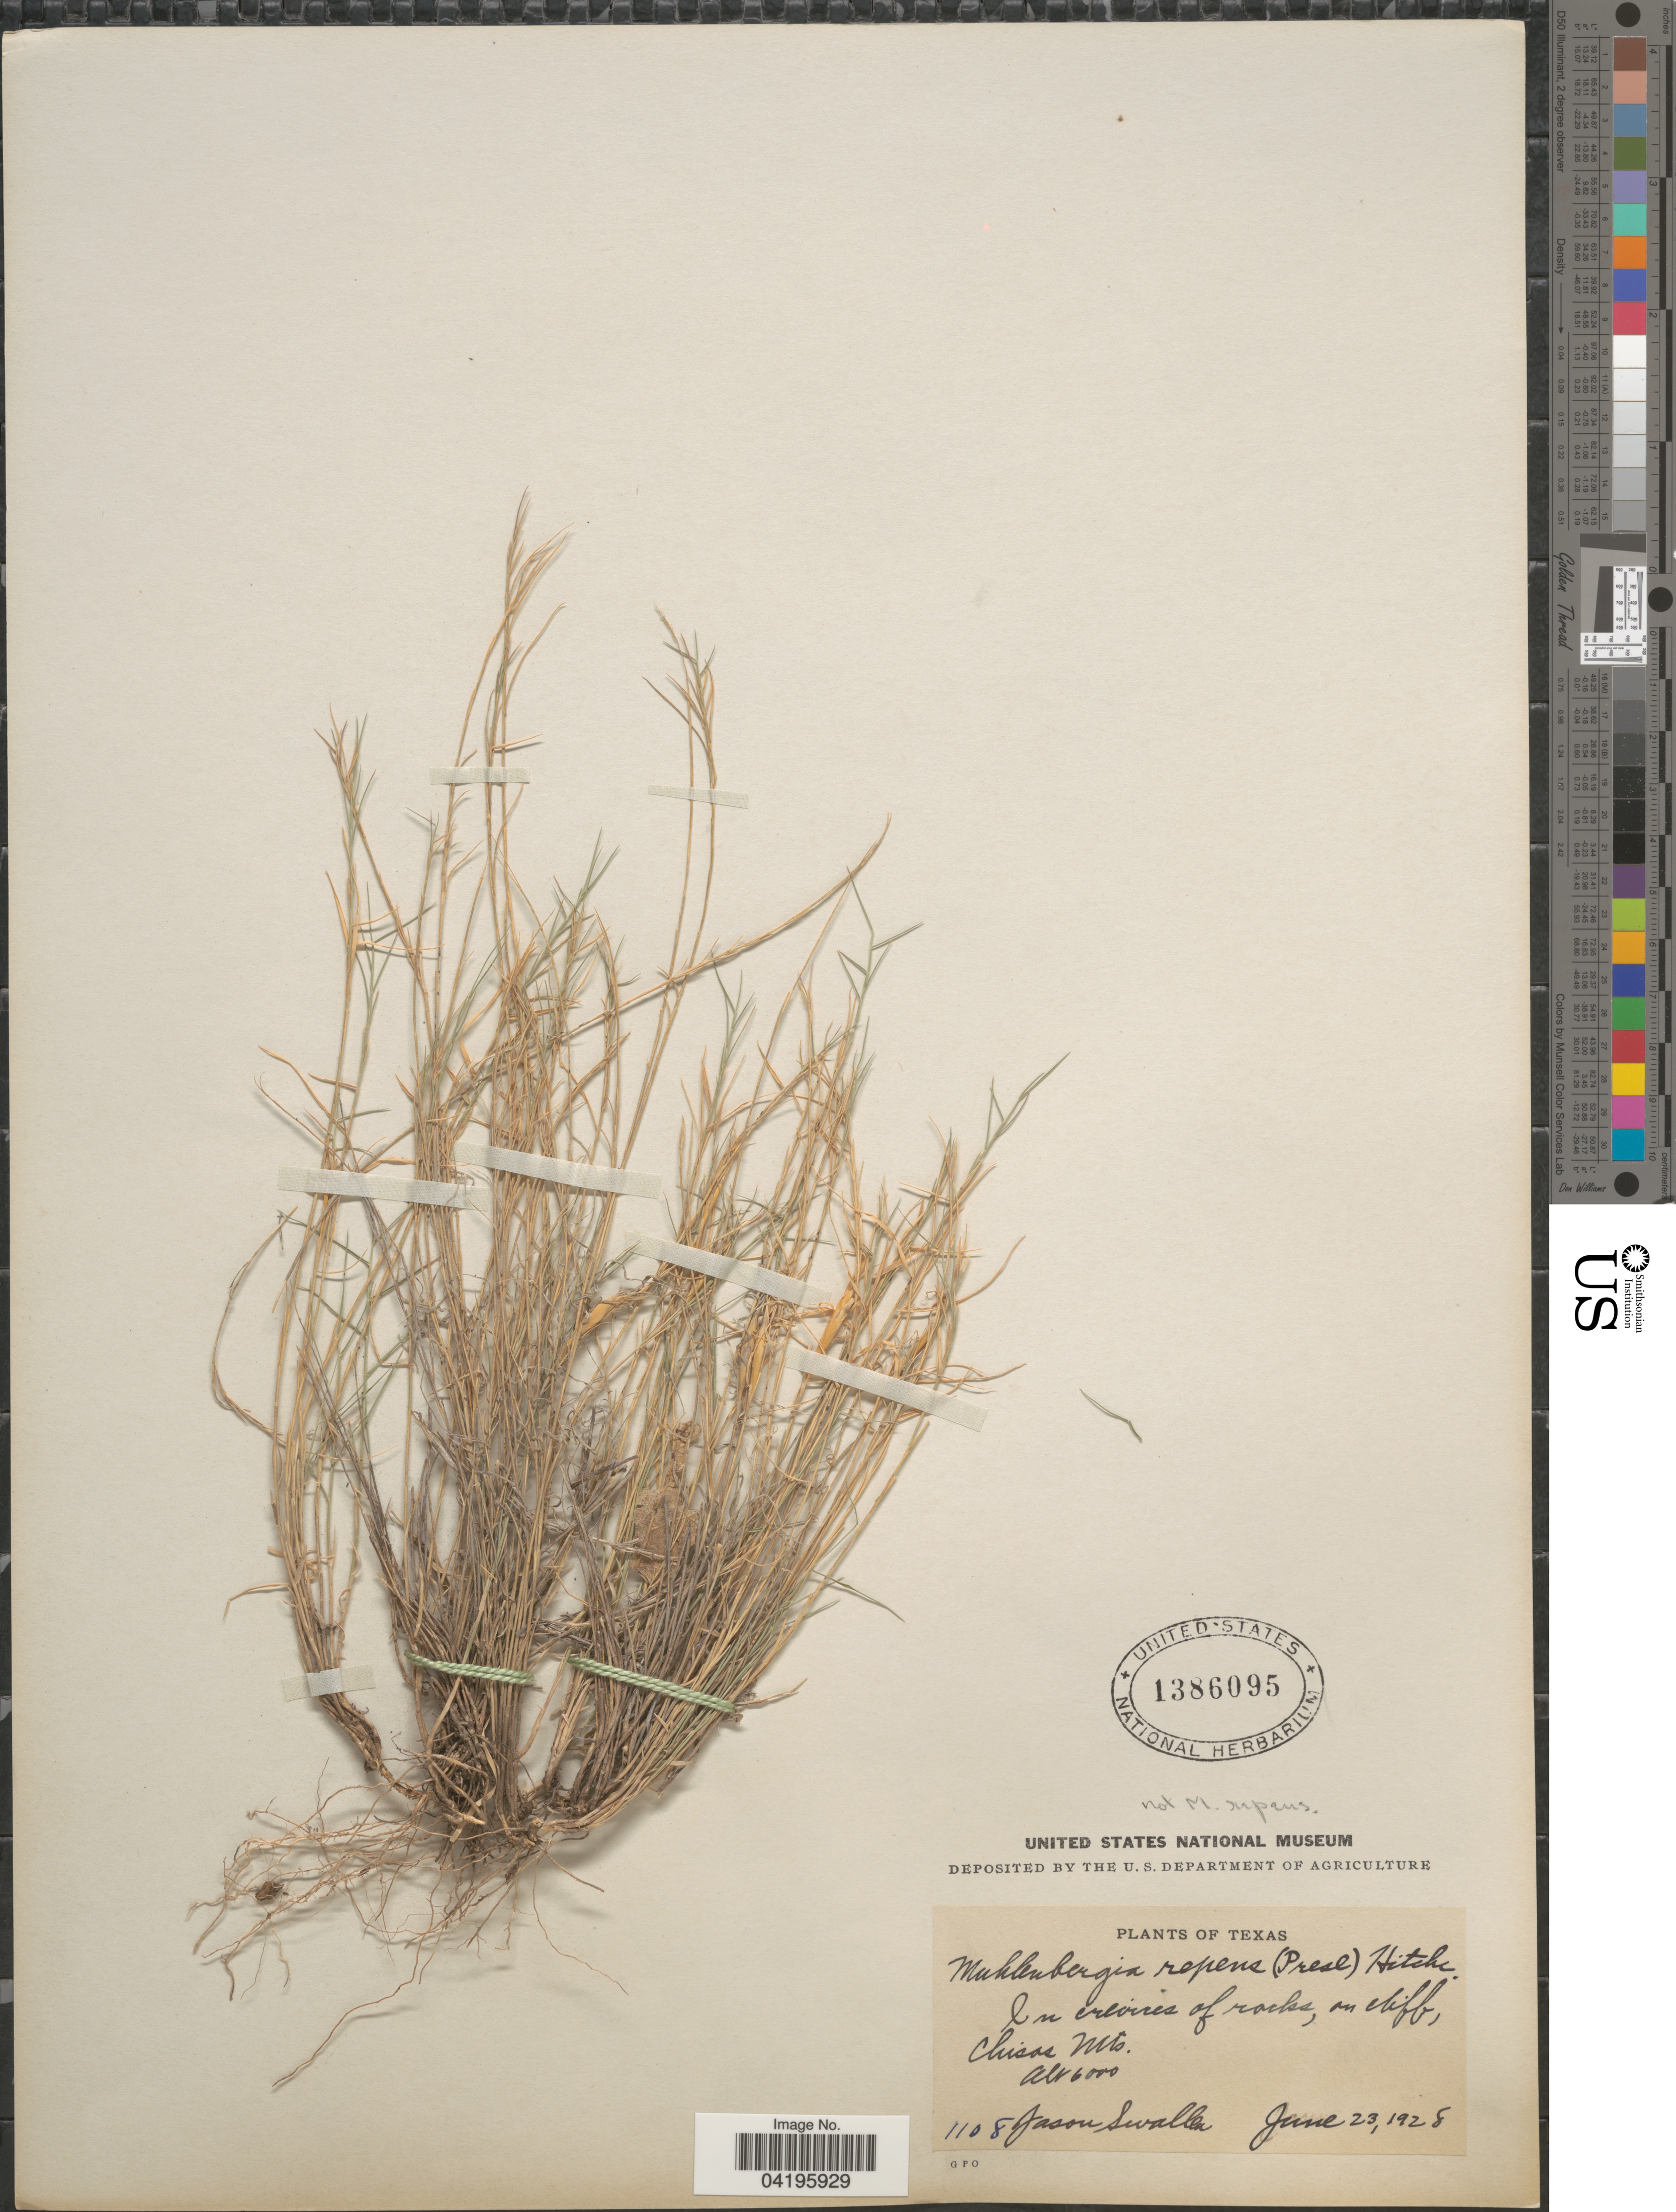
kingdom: Plantae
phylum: Tracheophyta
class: Liliopsida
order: Poales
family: Poaceae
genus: Muhlenbergia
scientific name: Muhlenbergia polycaulis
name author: Scribn.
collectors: J. R. Swallen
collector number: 1108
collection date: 1928-06-23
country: United States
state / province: Texas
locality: In crevices of rocks, on cliff, Chisos Mts.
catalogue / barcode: US 1386095